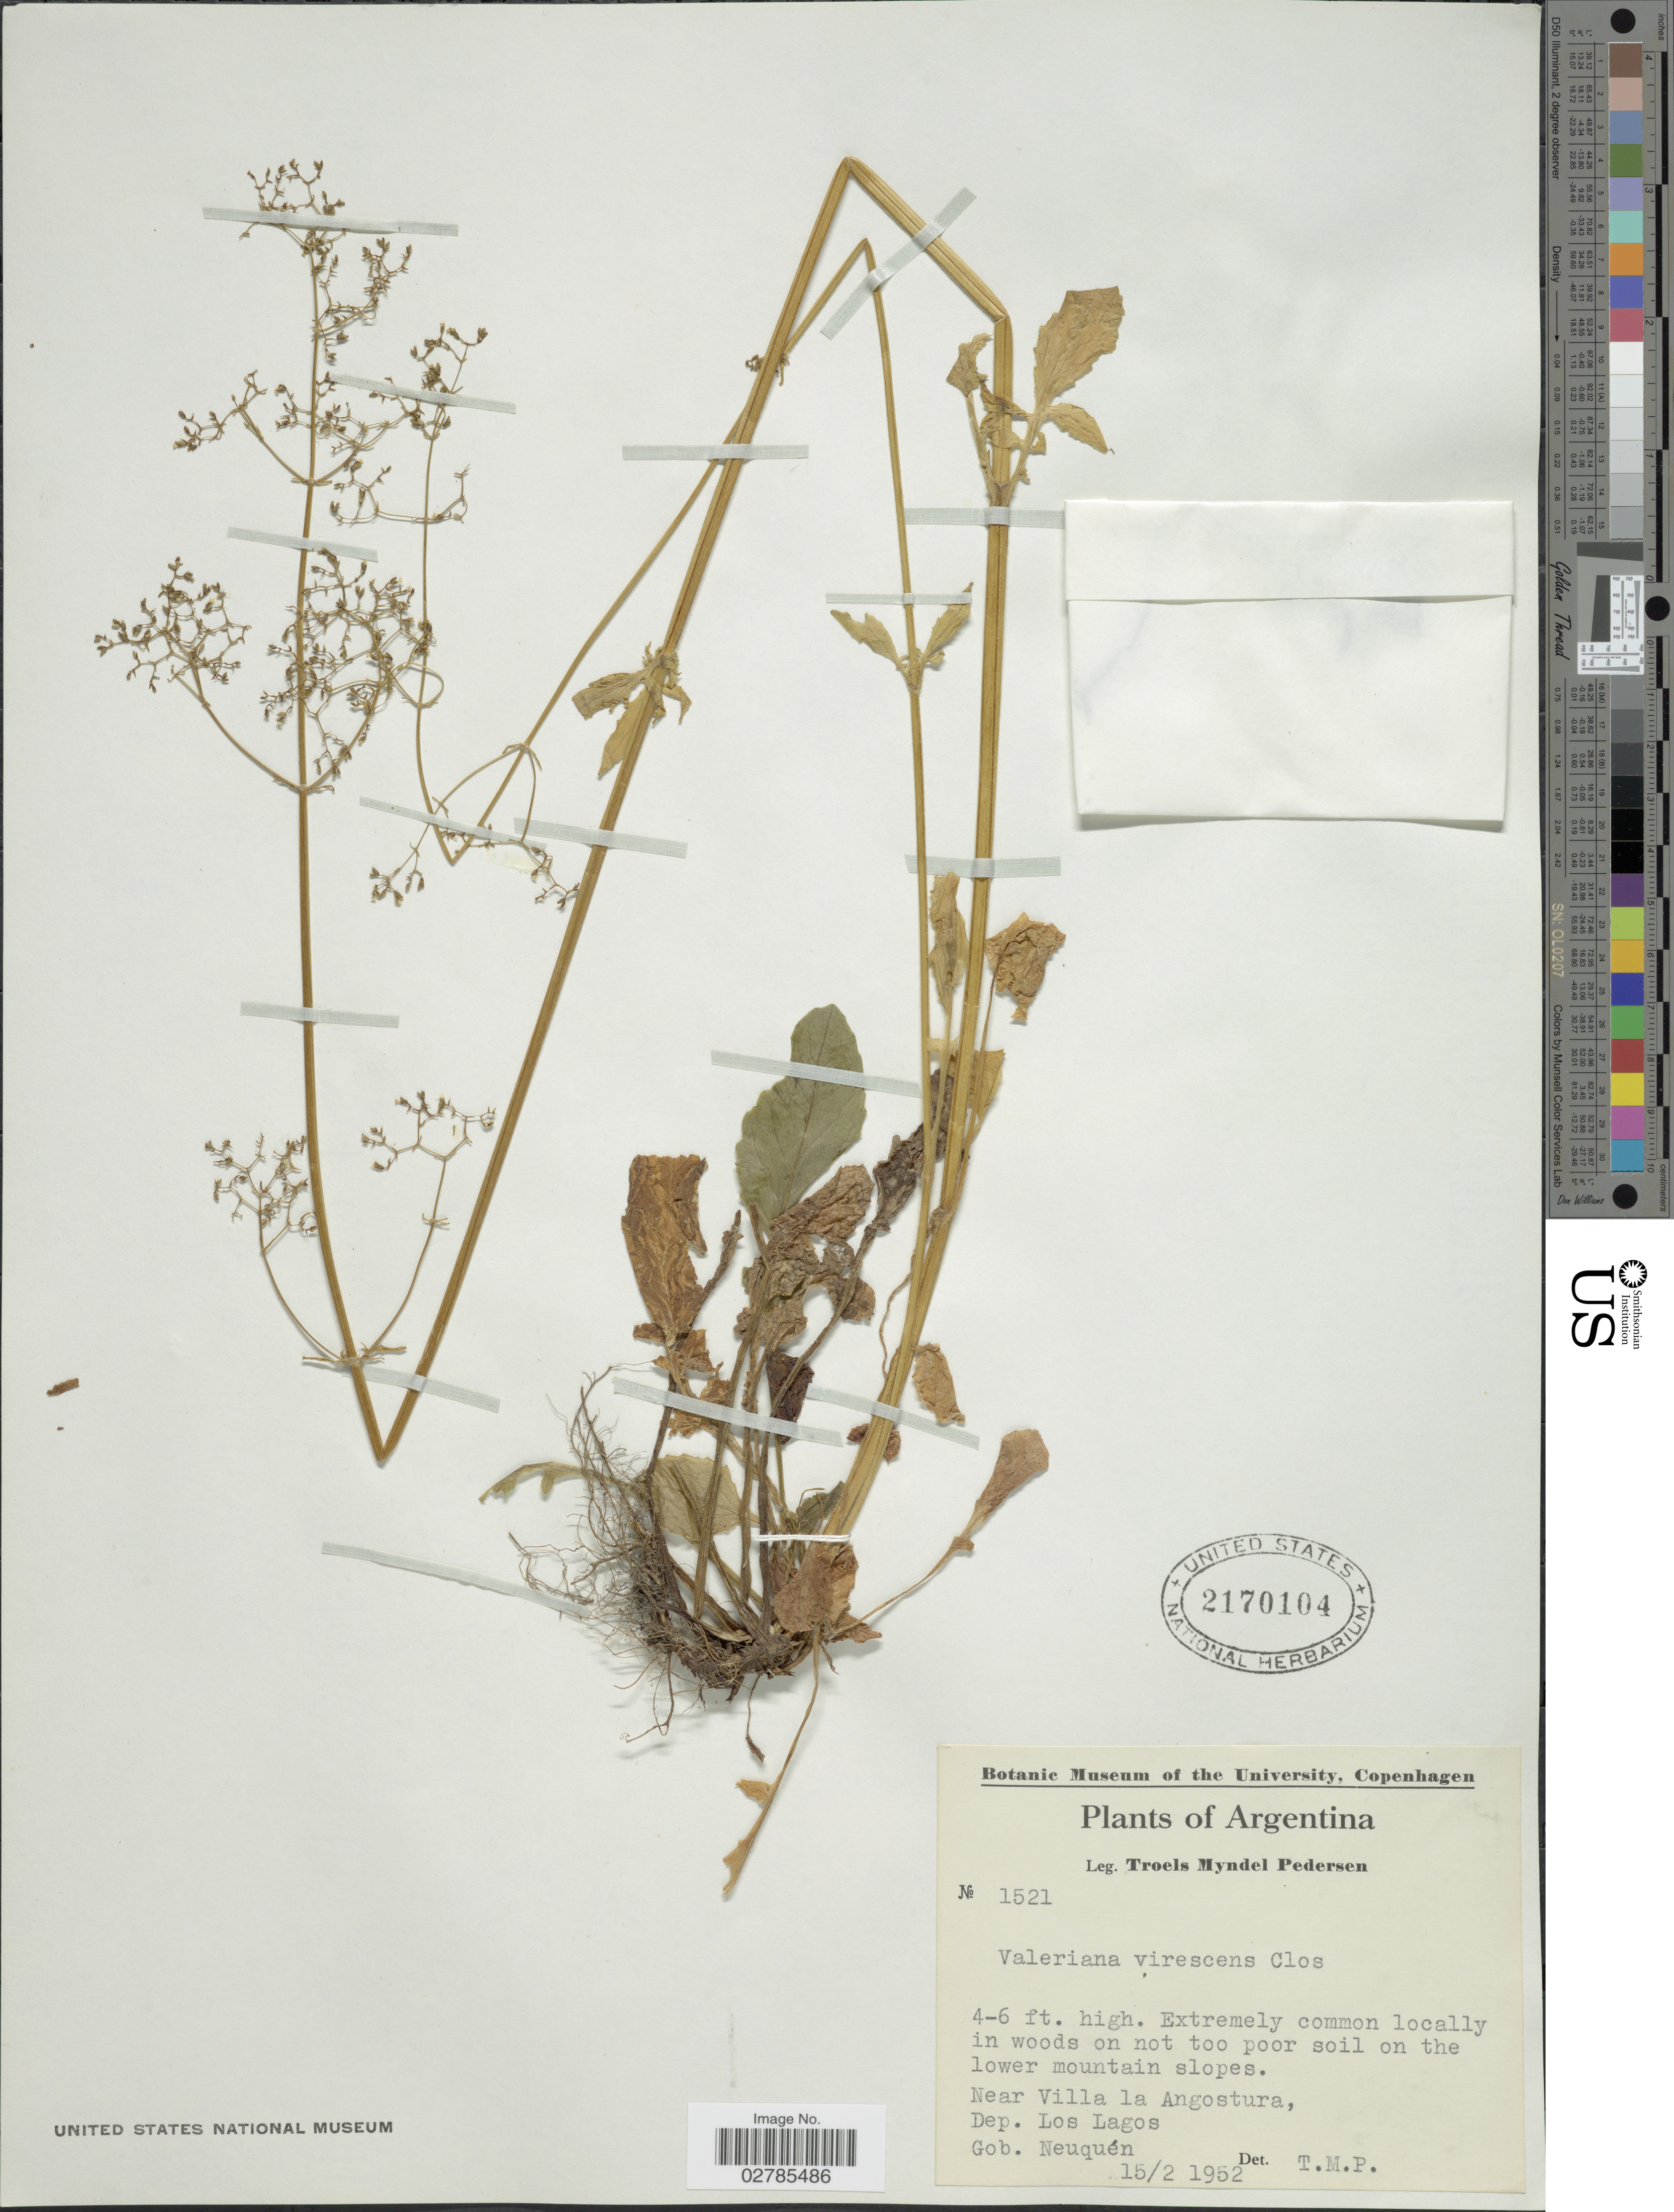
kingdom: Plantae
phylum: Tracheophyta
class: Magnoliopsida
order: Dipsacales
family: Caprifoliaceae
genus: Valeriana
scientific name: Valeriana virescens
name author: Clos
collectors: T. Pederson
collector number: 1521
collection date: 1952-02-15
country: Argentina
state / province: Neuquen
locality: Near Villa la Angostura, Dep. Los Lagos, Gob. Neuquén.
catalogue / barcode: US 2170104